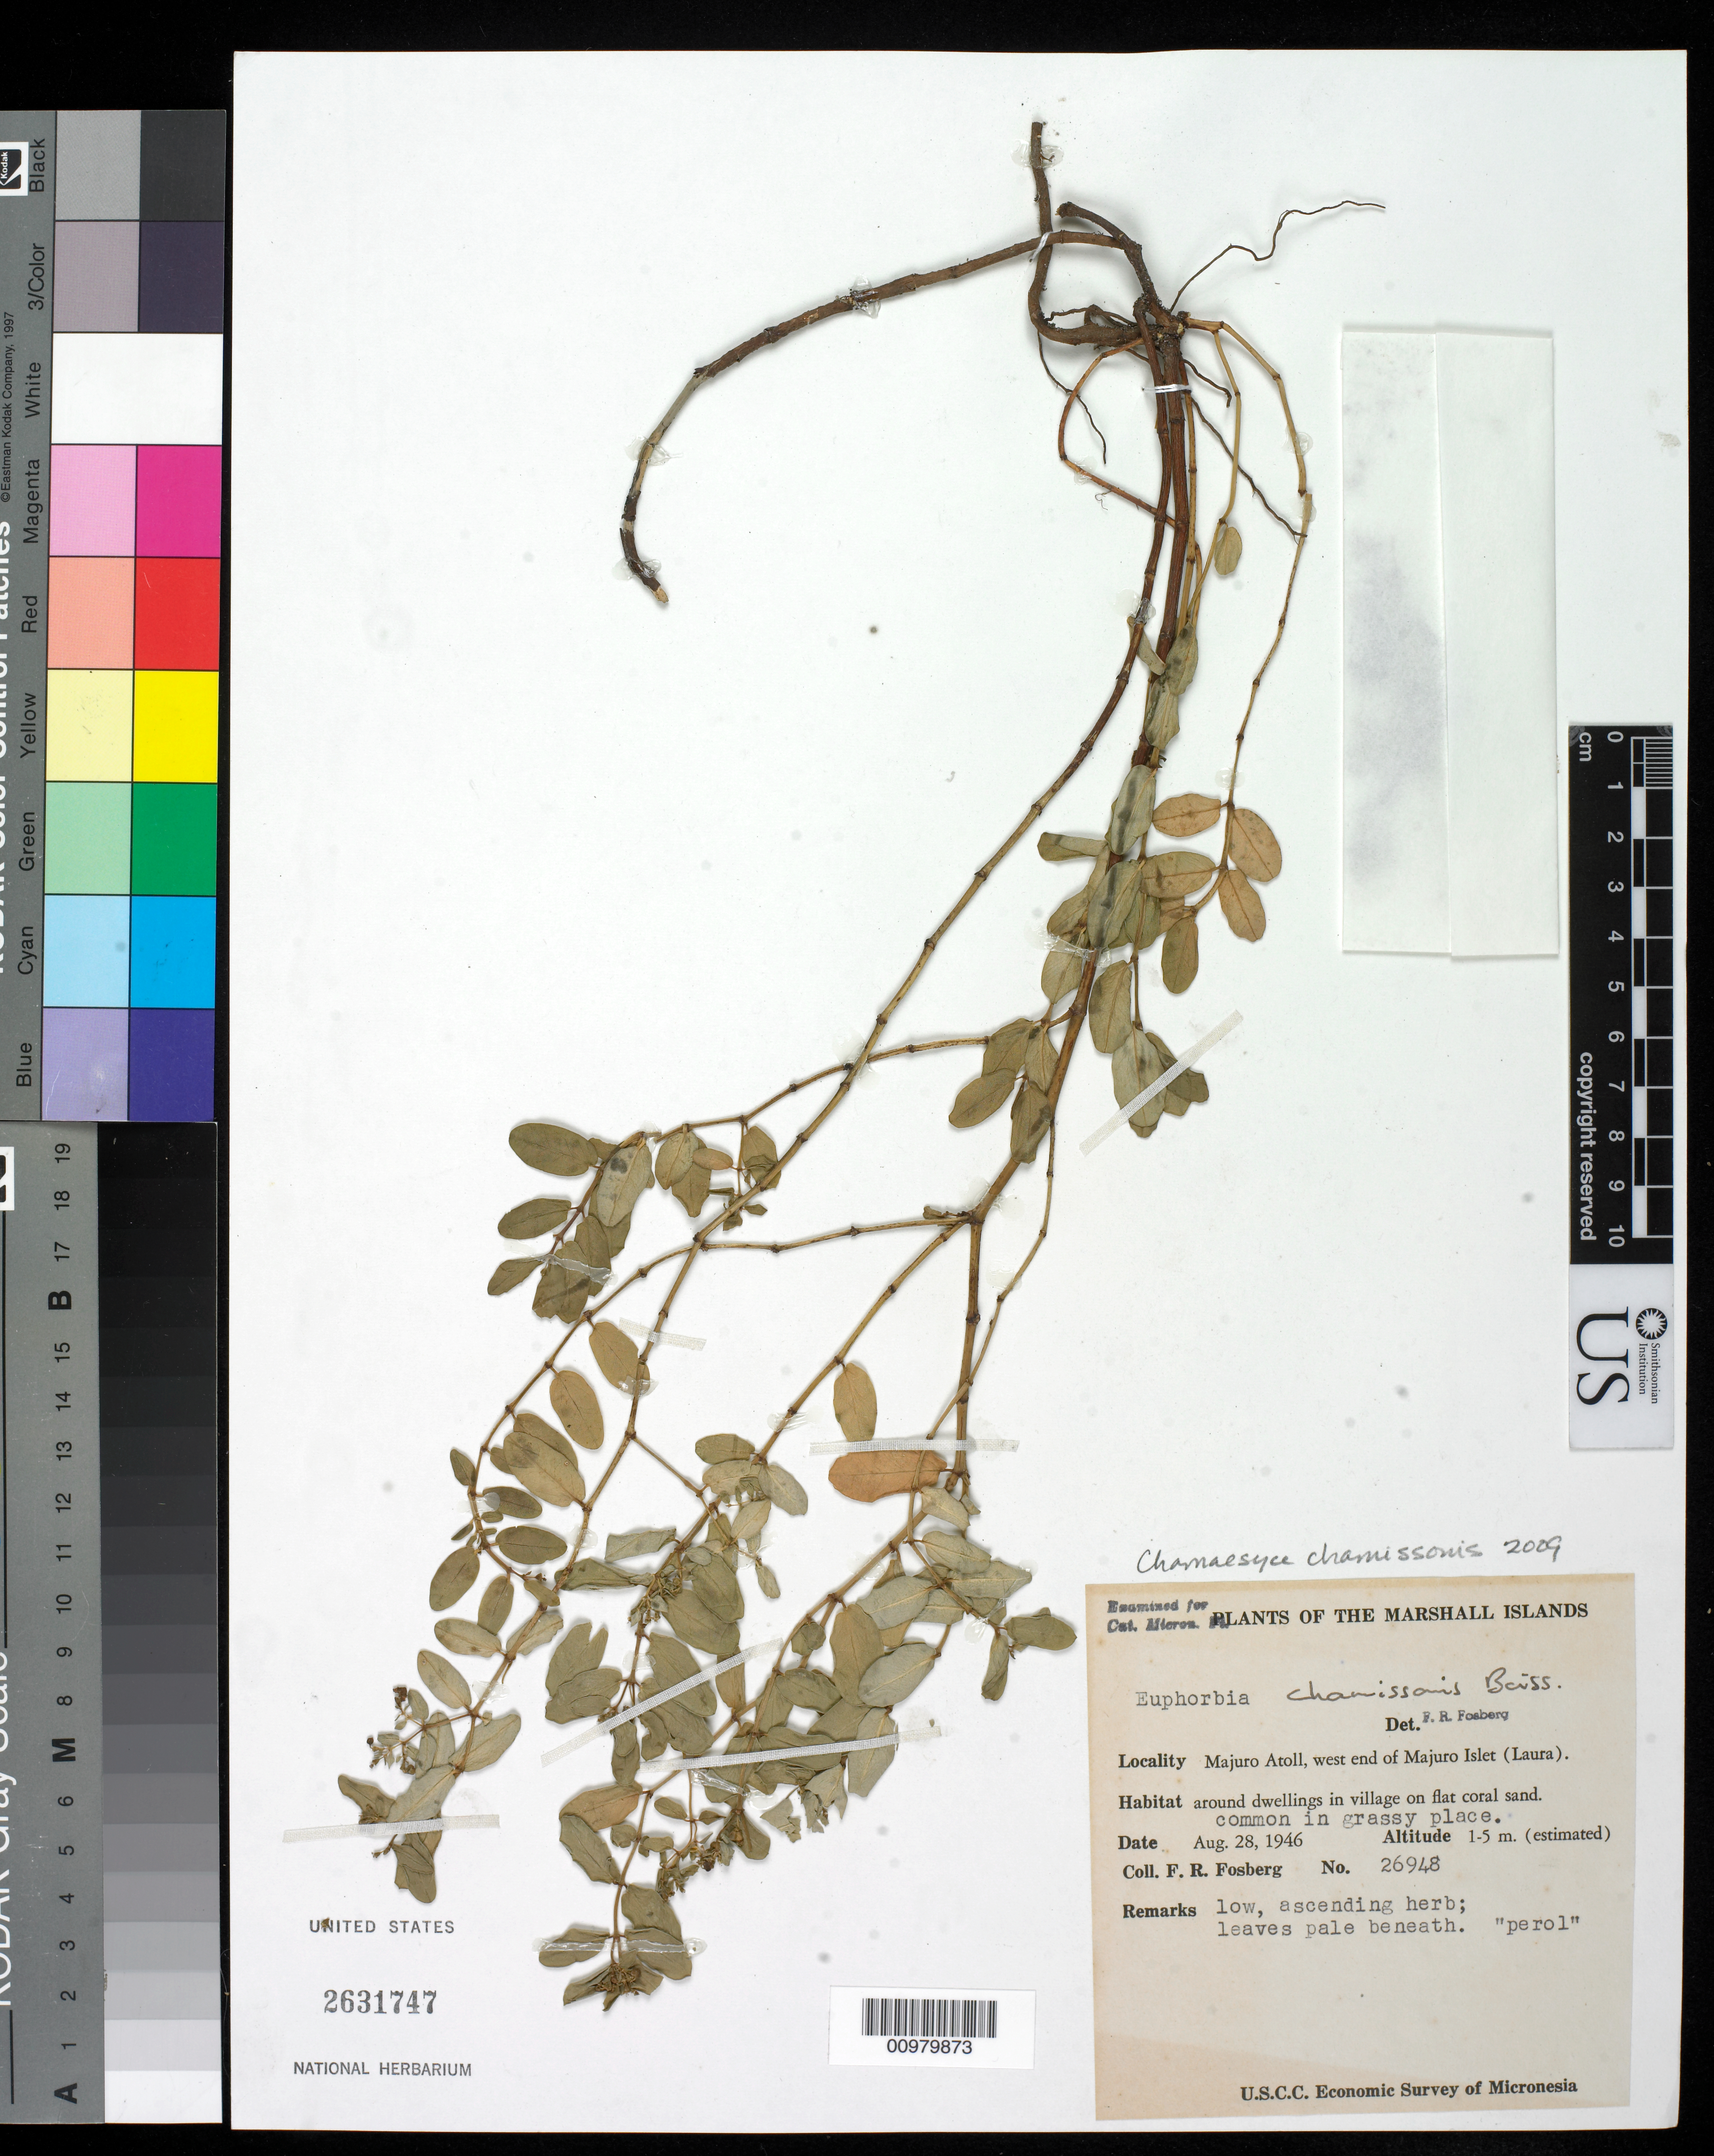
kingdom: Plantae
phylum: Tracheophyta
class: Magnoliopsida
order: Malpighiales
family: Euphorbiaceae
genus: Euphorbia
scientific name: Euphorbia chamissonis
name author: (Klotzsch ex Klotzsch & Garcke) Boiss.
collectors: F. R. Fosberg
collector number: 26948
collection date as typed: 28 Aug 1946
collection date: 1946-08-28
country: Marshall Islands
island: Majuro Atoll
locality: W end of Majuro Islet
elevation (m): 1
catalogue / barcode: US 2631747